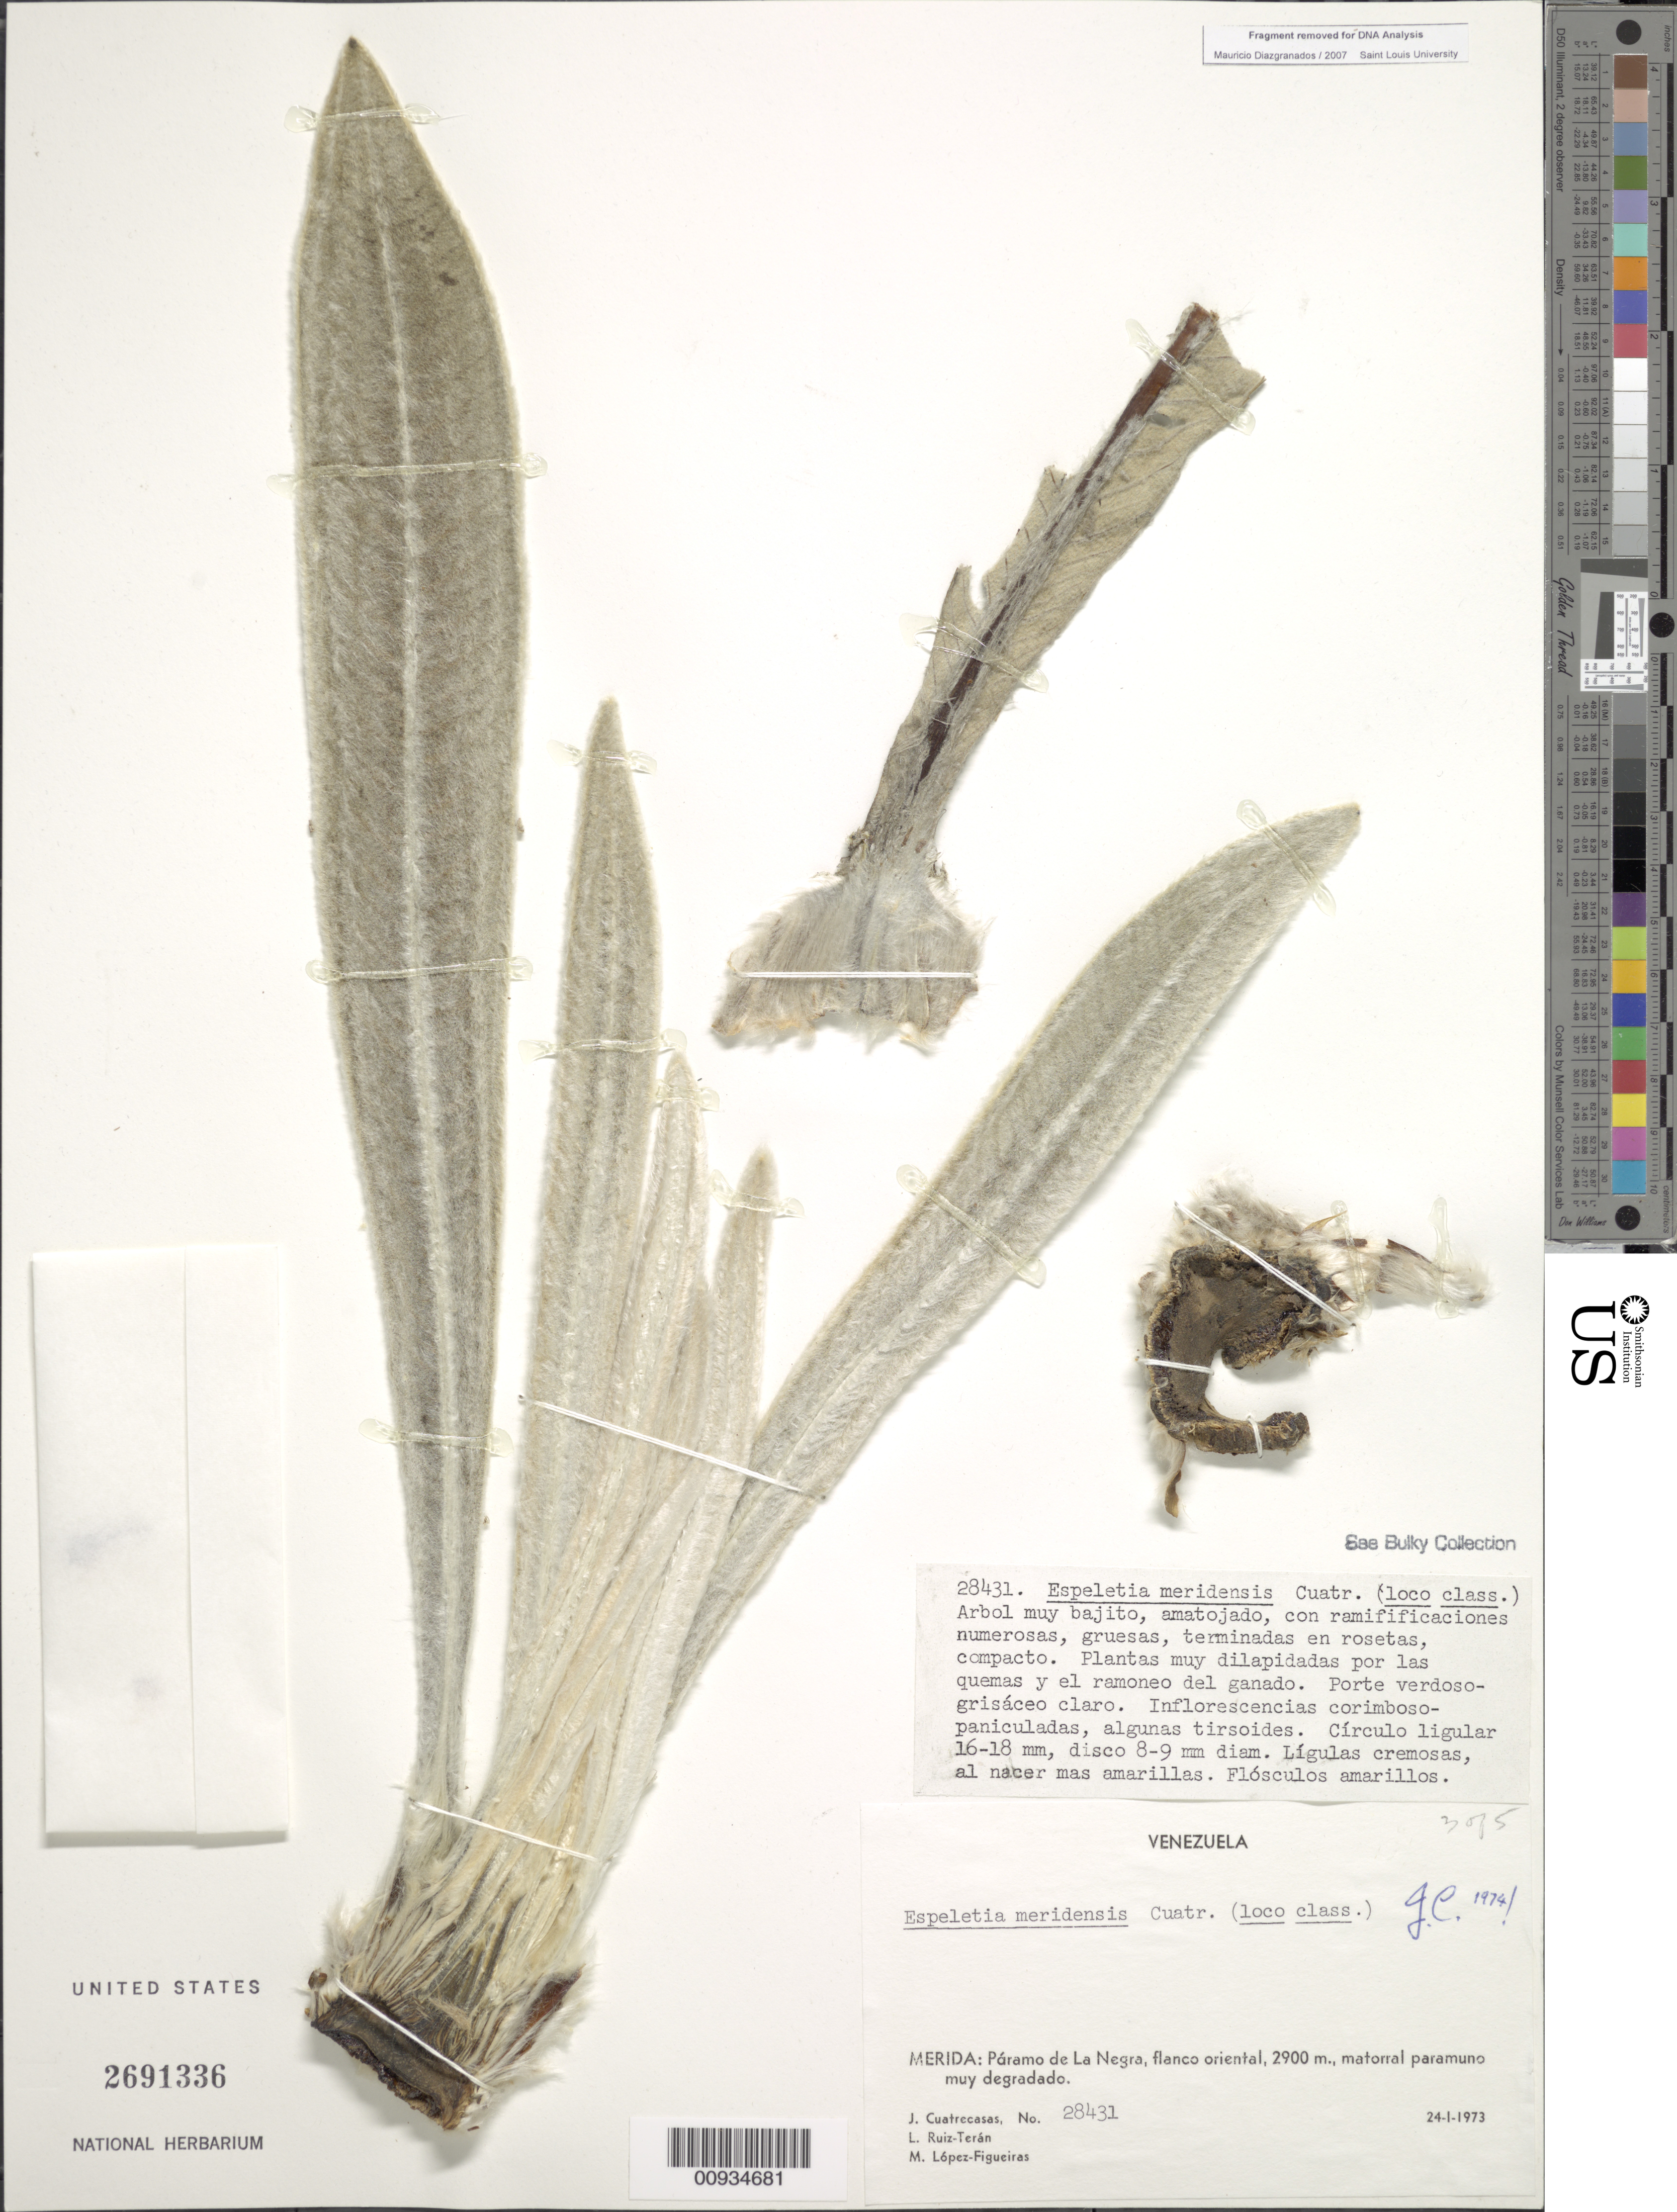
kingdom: Plantae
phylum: Tracheophyta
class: Magnoliopsida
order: Asterales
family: Asteraceae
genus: Espeletiopsis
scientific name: Espeletiopsis meridensis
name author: (Cuatrec.) Cuatrec.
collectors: J. Cuatrecasas, L. E. Ruíz-Terán & M. López Figueiras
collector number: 28431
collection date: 1973-01-24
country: Venezuela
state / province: Mérida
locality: Páramo de la Negra. Flanco oriental.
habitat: Matorral paramuno muy degradado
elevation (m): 2900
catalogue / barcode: US 2691336